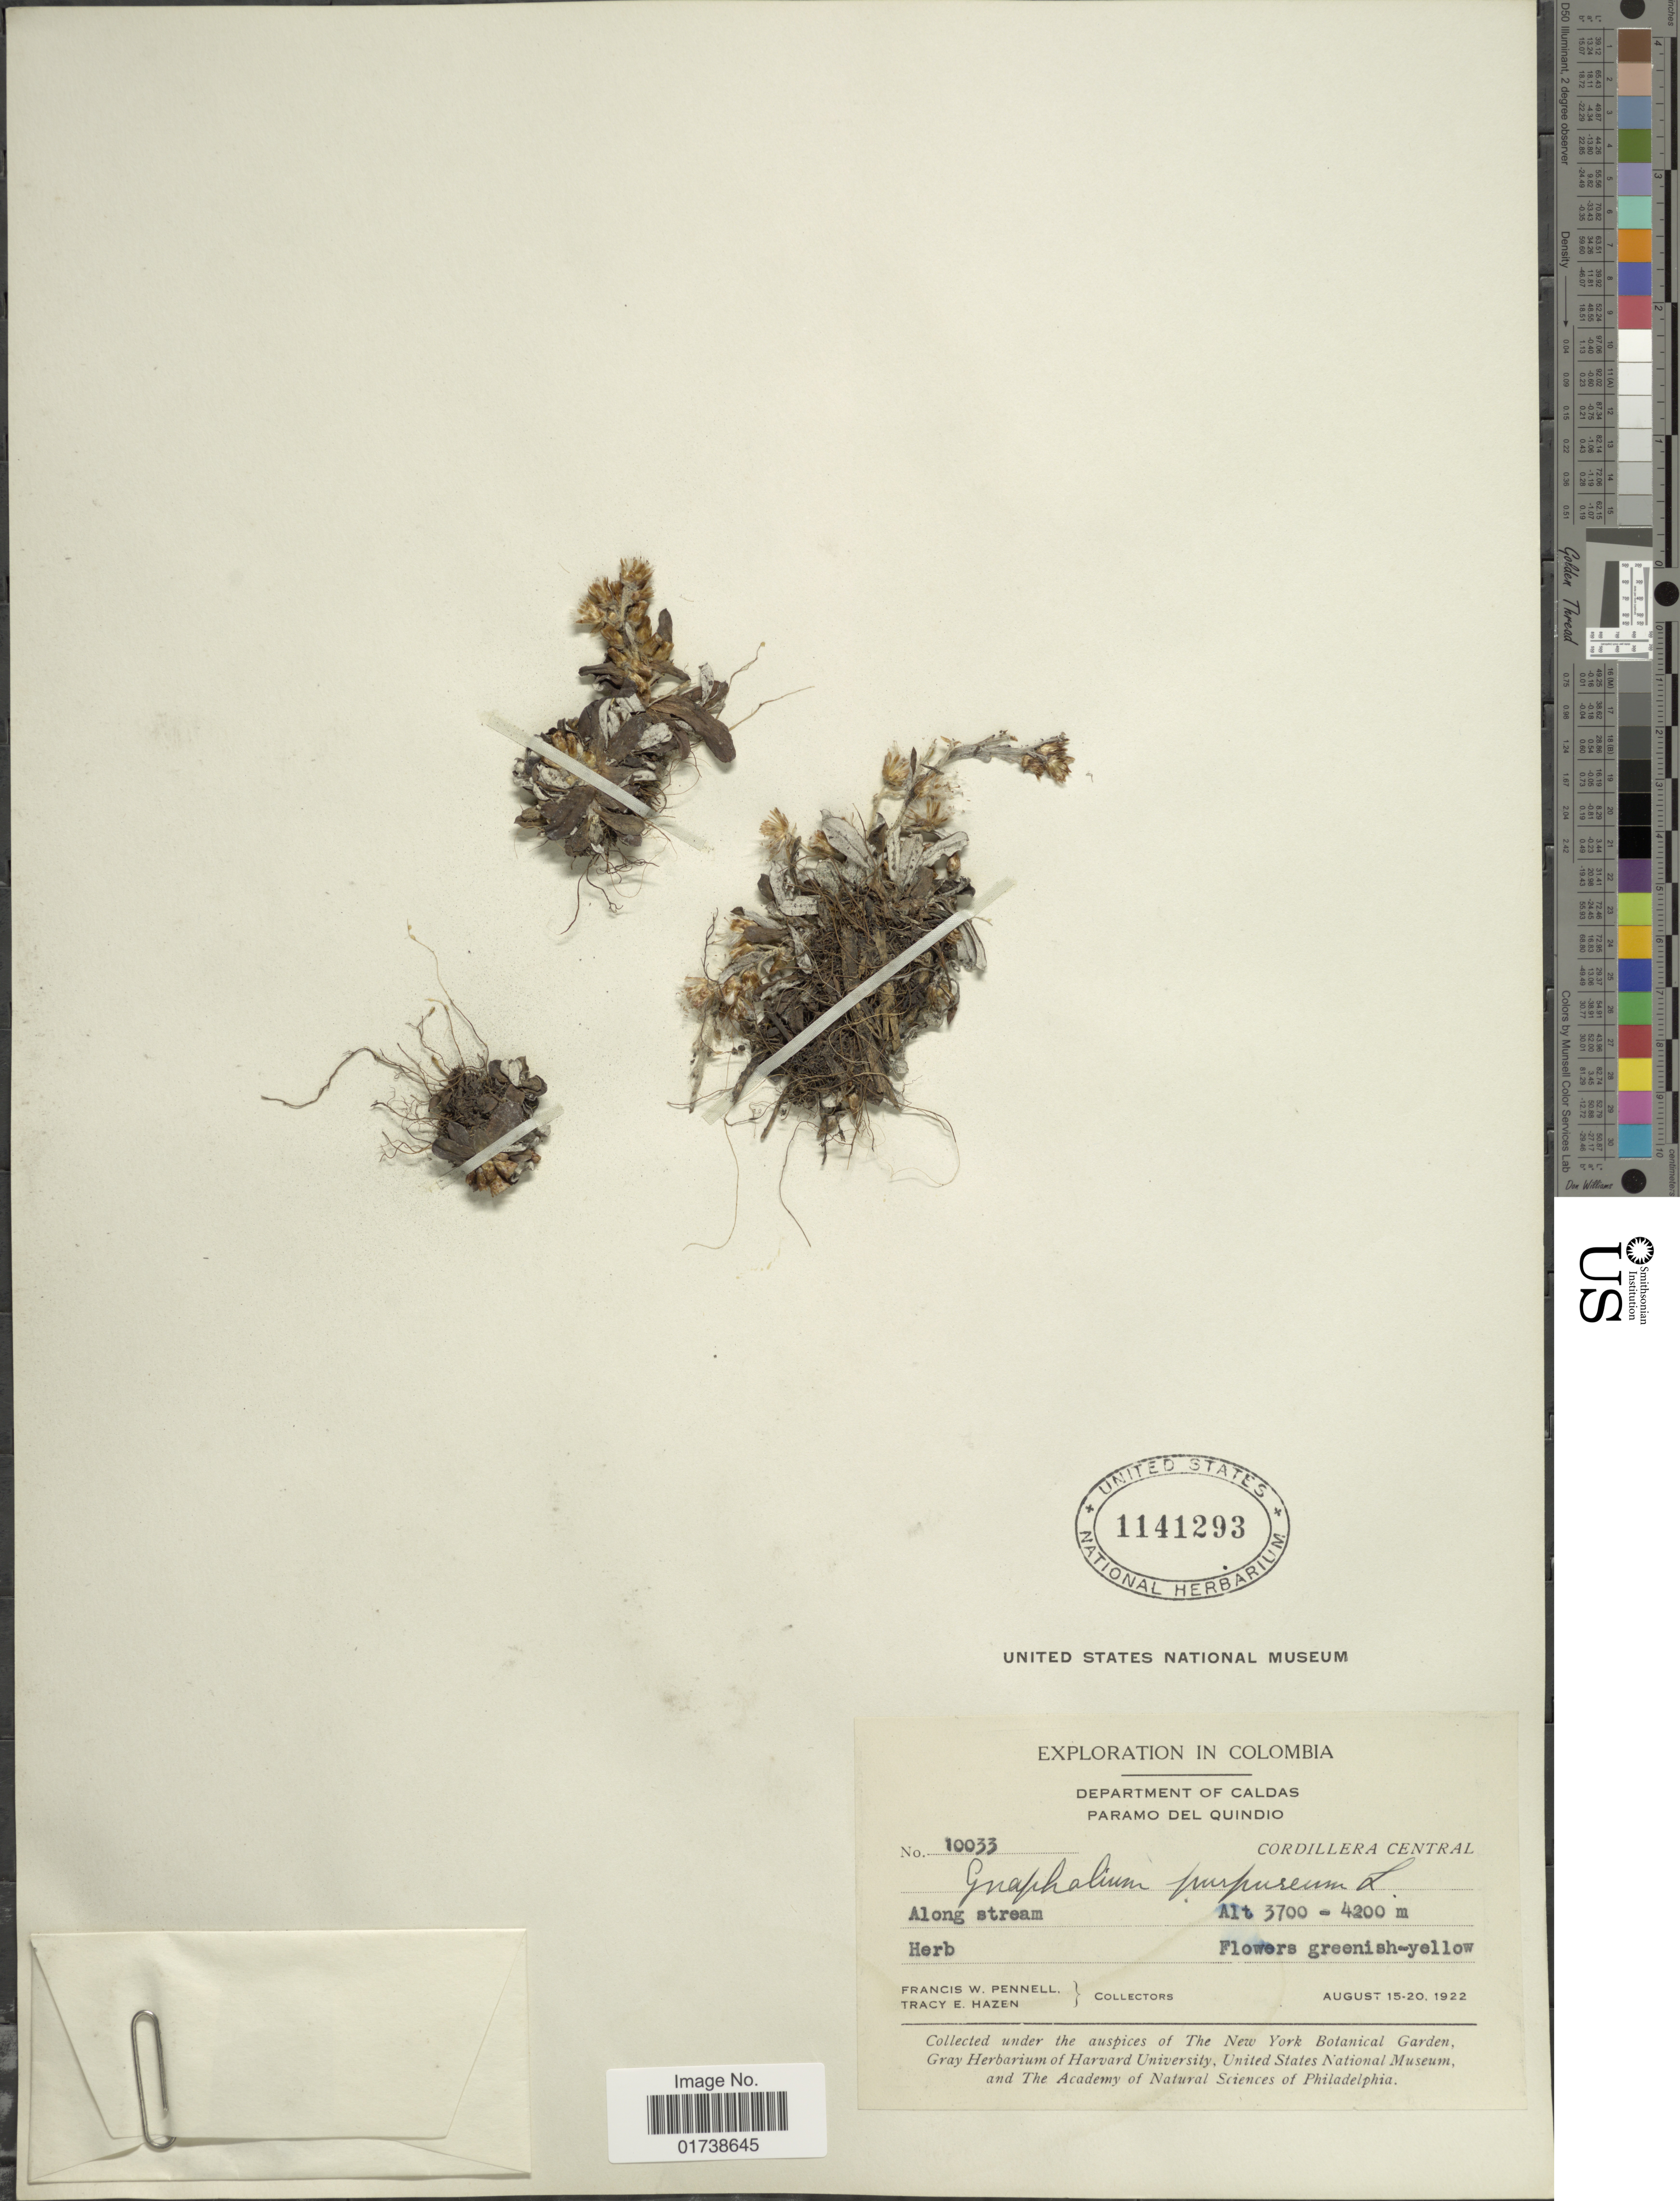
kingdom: Plantae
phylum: Tracheophyta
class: Magnoliopsida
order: Asterales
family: Asteraceae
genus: Gamochaeta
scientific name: Gamochaeta purpurea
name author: (L.) Cabrera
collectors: F. W. Pennell & T. E. Hazen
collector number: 10033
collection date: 1922-08-15/1922-08-20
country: Colombia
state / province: Caldas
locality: Paramo Del Quindio, Cordillera Central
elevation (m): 3700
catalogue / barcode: US 1141293